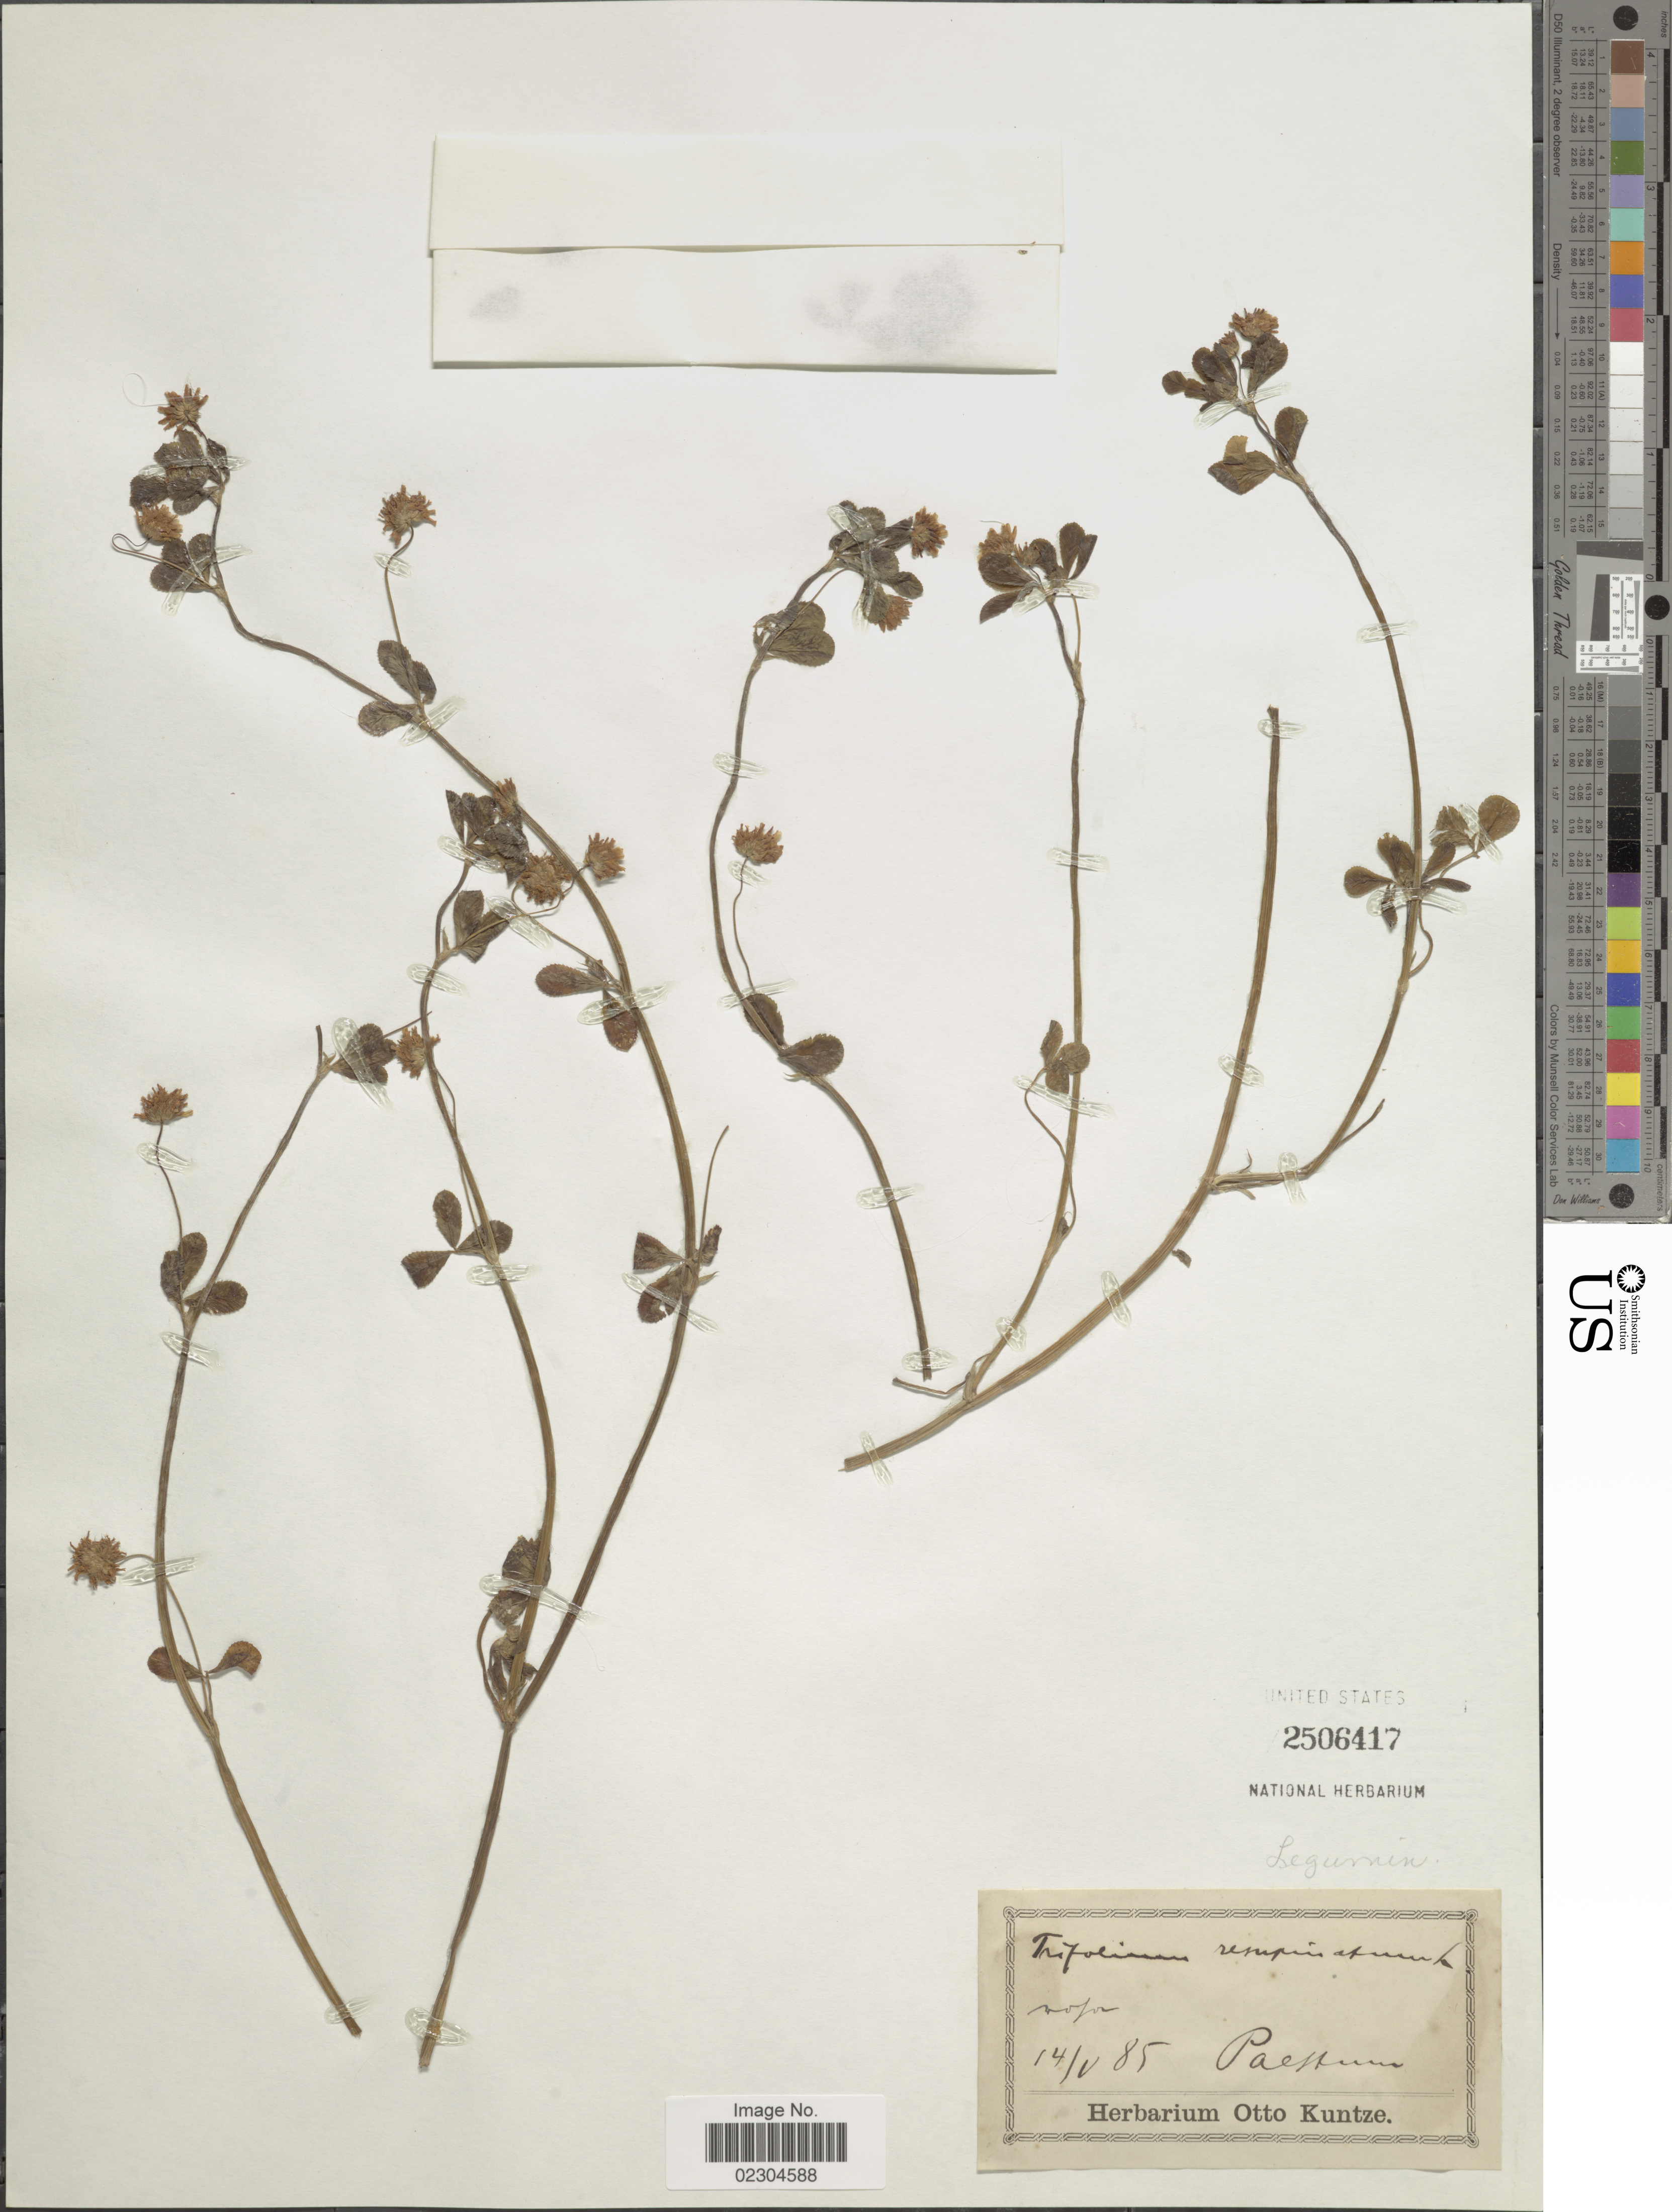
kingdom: Plantae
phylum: Tracheophyta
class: Magnoliopsida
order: Fabales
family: Fabaceae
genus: Trifolium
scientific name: Trifolium resupinatum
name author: L.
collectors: ex Herb. O. Kuntze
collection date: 1885-05-14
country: Italy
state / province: Campania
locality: Paestum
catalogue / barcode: US 2506417